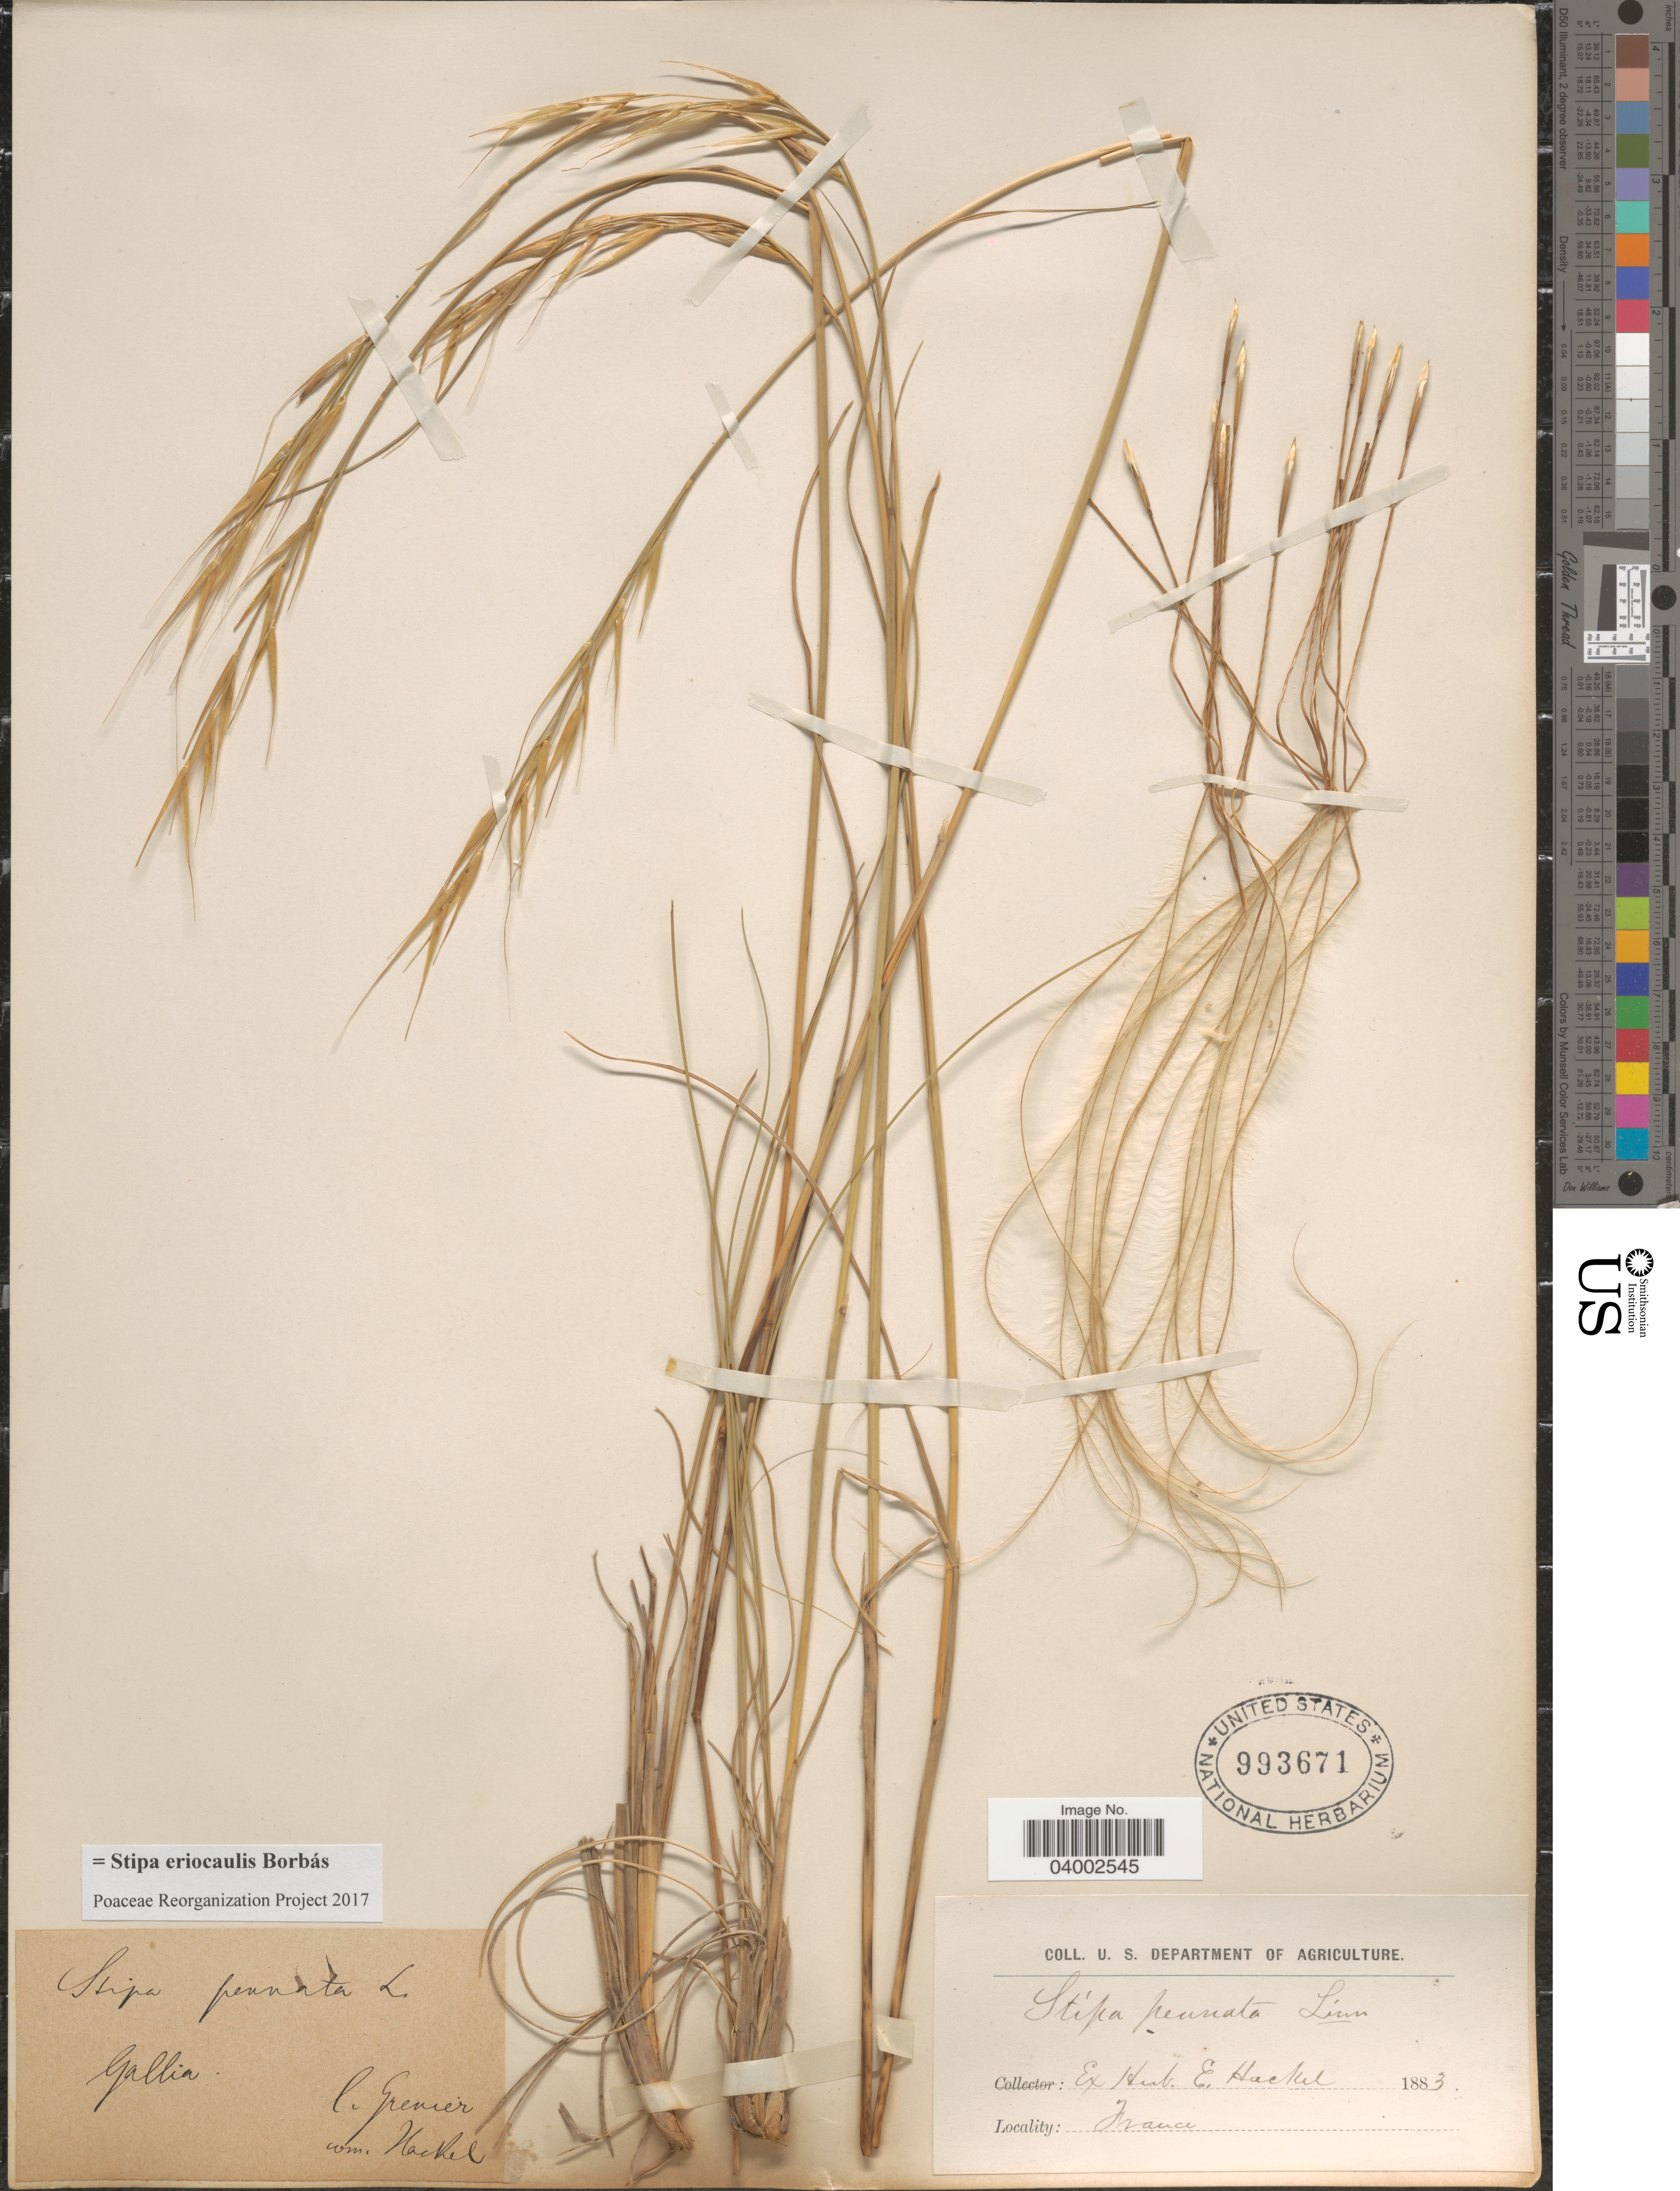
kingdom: Plantae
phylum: Tracheophyta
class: Liliopsida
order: Poales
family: Poaceae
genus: Stipa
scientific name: Stipa eriocaulis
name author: Borbás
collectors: Grenier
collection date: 1883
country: France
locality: Gallia.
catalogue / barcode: US 993671